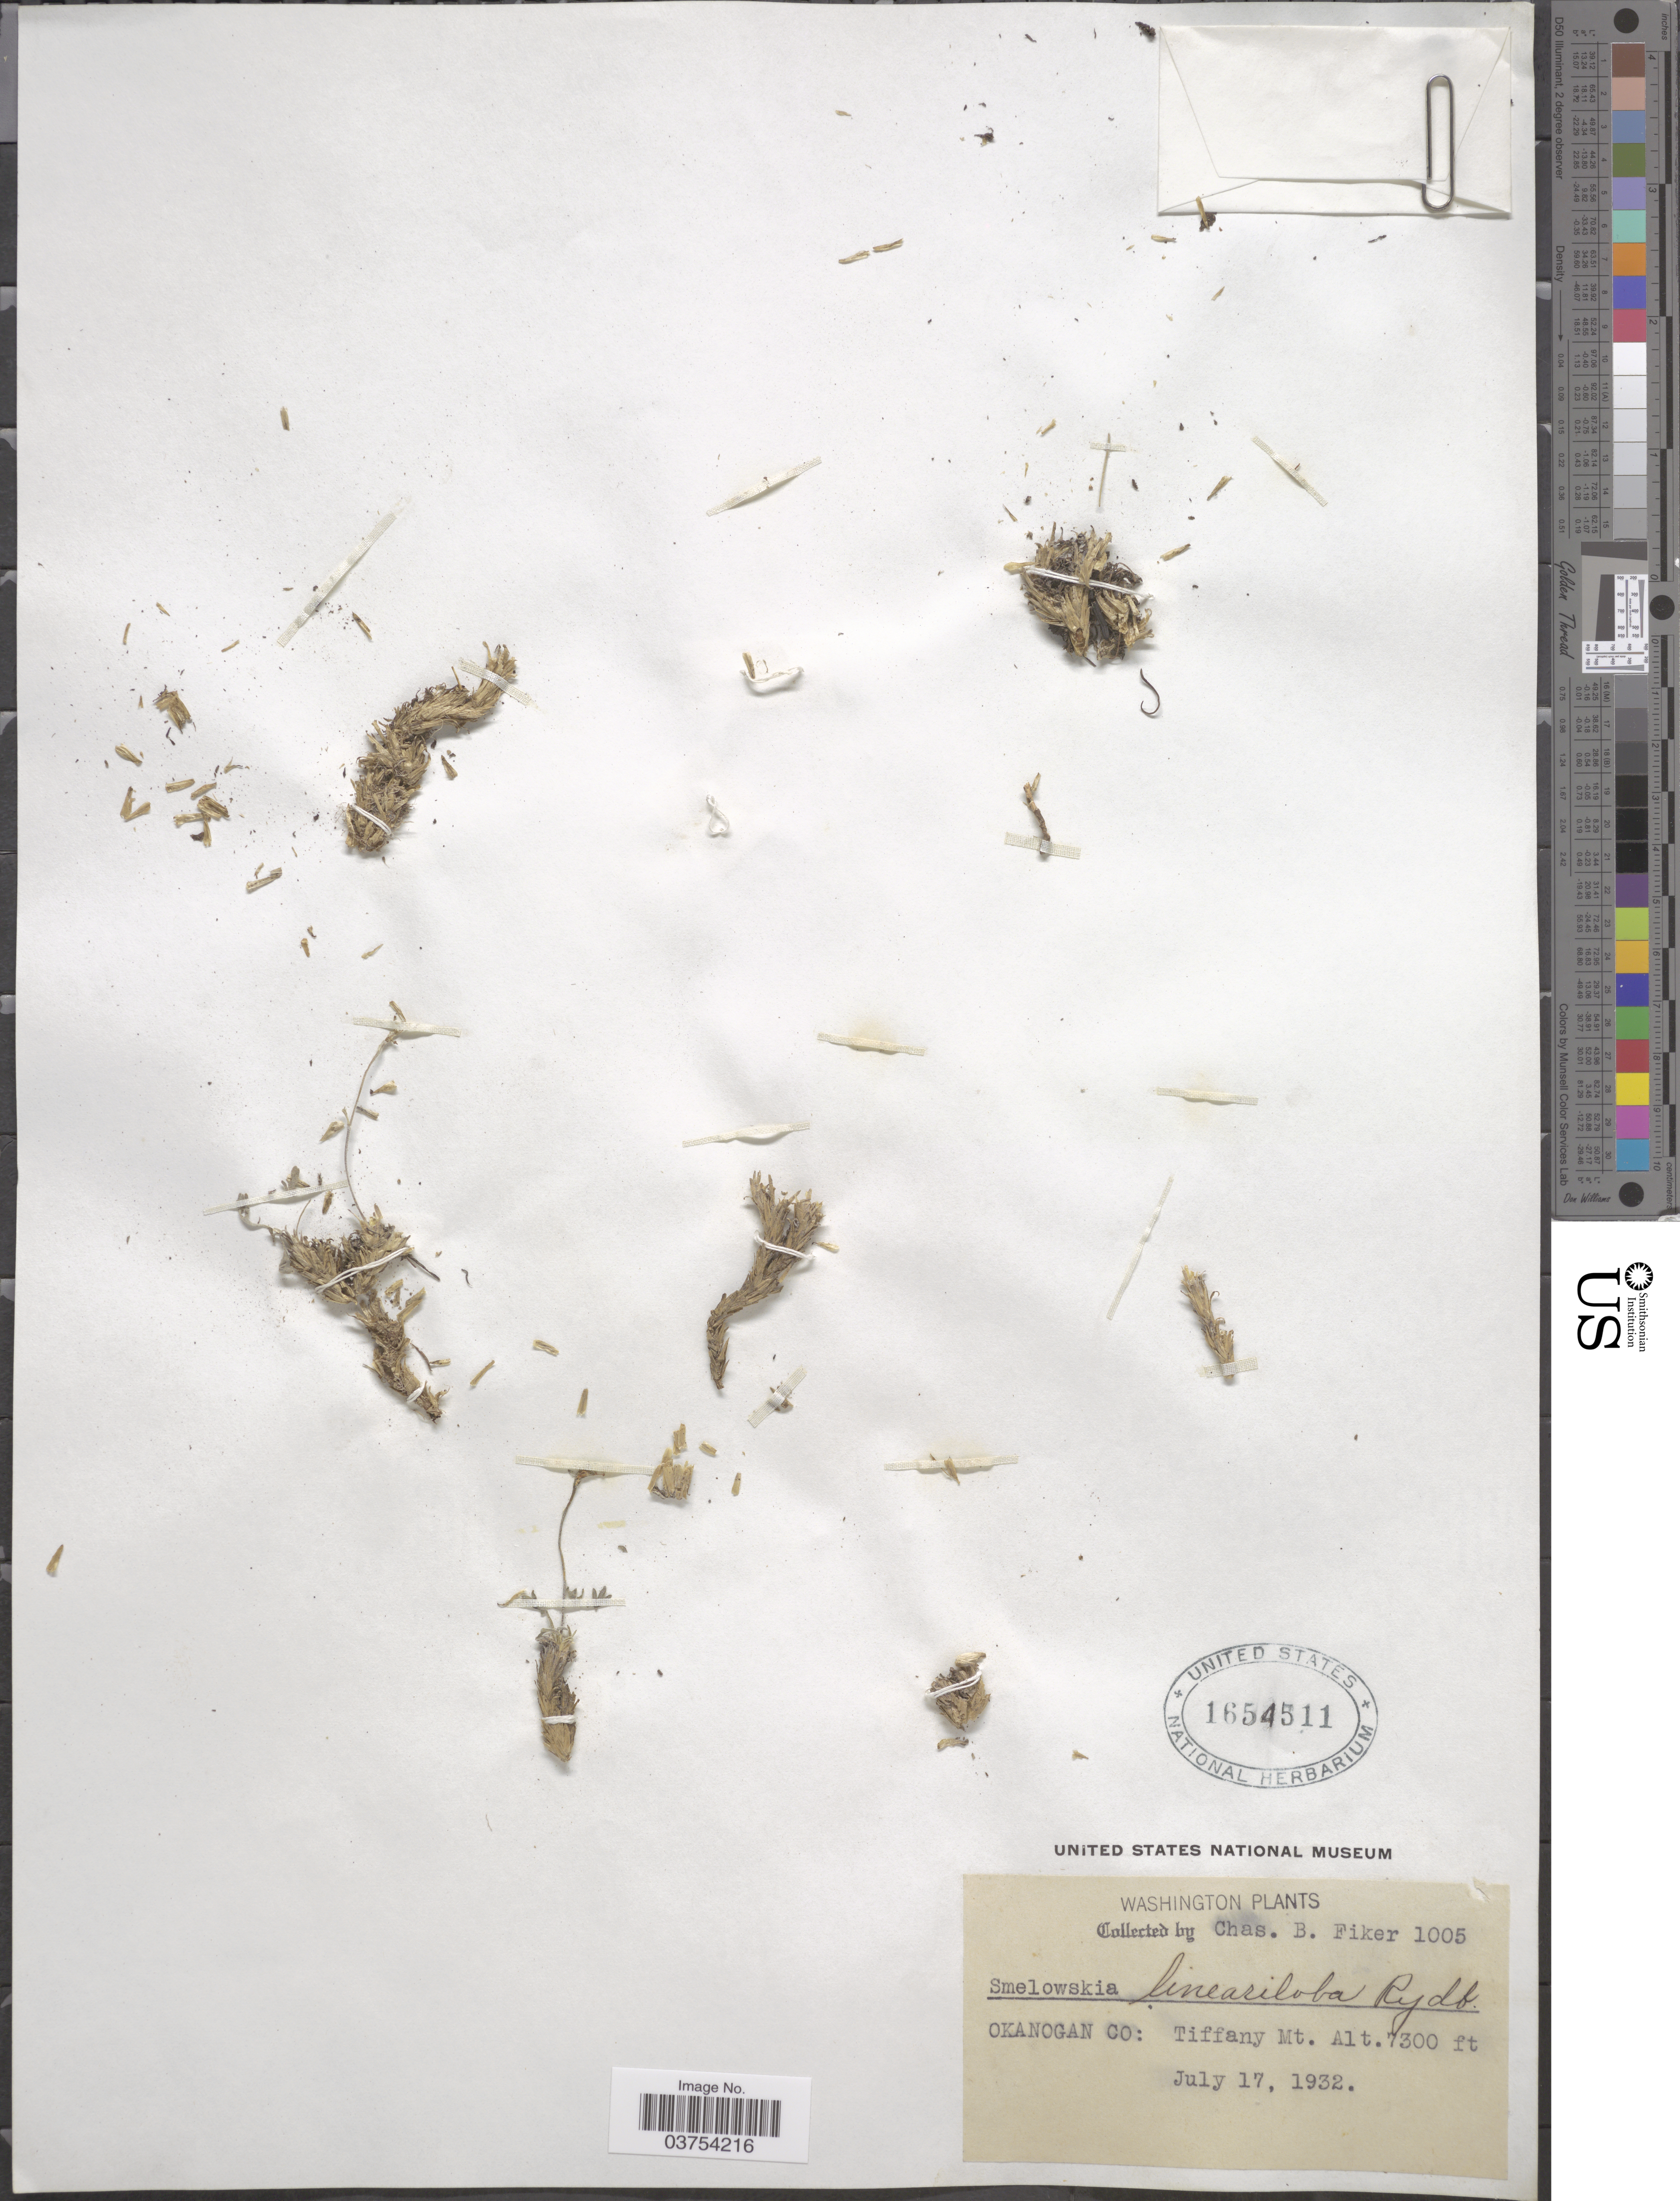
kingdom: Plantae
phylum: Tracheophyta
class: Magnoliopsida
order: Brassicales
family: Brassicaceae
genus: Smelowskia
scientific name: Smelowskia calycina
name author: (Stephan) C.A. Mey.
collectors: C. Fiker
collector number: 1005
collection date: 1932-07-17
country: United States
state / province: Washington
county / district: Okanogan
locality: Okanogan Co: Tiffany Mt.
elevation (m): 2225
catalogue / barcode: US 1654511